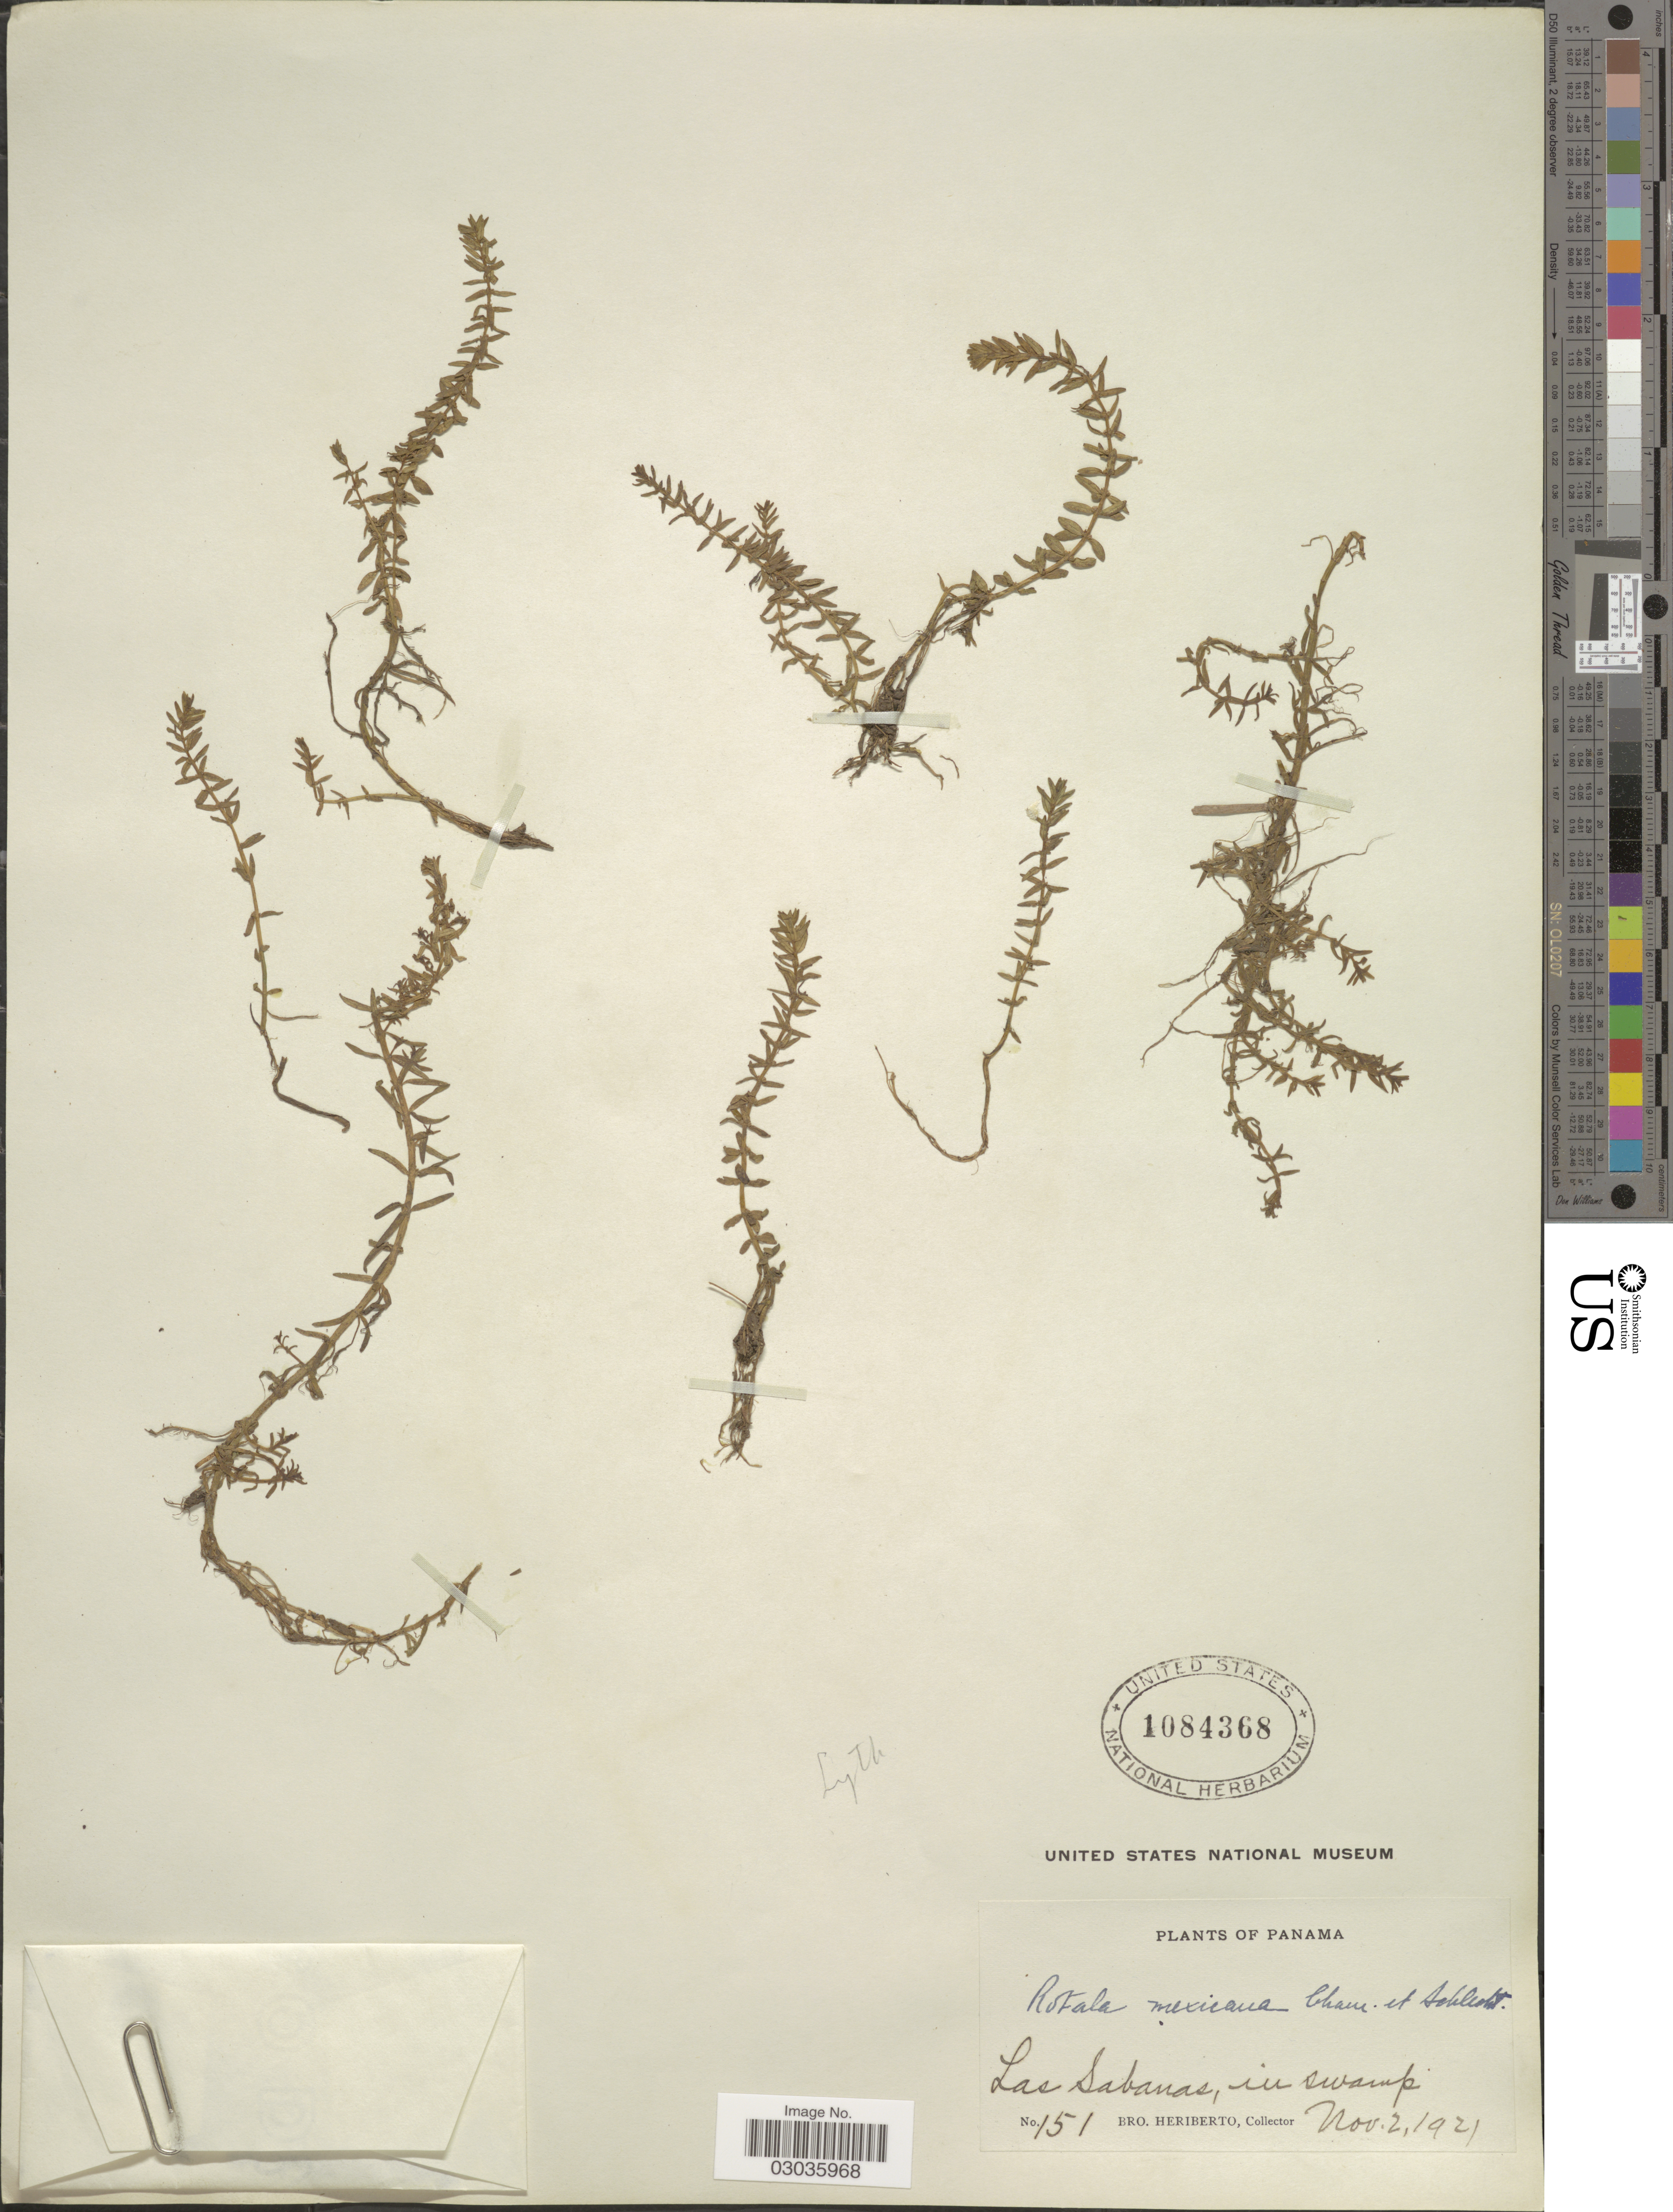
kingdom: Plantae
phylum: Tracheophyta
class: Magnoliopsida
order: Myrtales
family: Lythraceae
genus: Rotala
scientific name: Rotala mexicana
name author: Cham. & Schltdl.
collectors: B. Heriberto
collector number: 151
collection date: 1921-11-02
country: Panama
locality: Las Sabanas.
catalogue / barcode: US 1084368